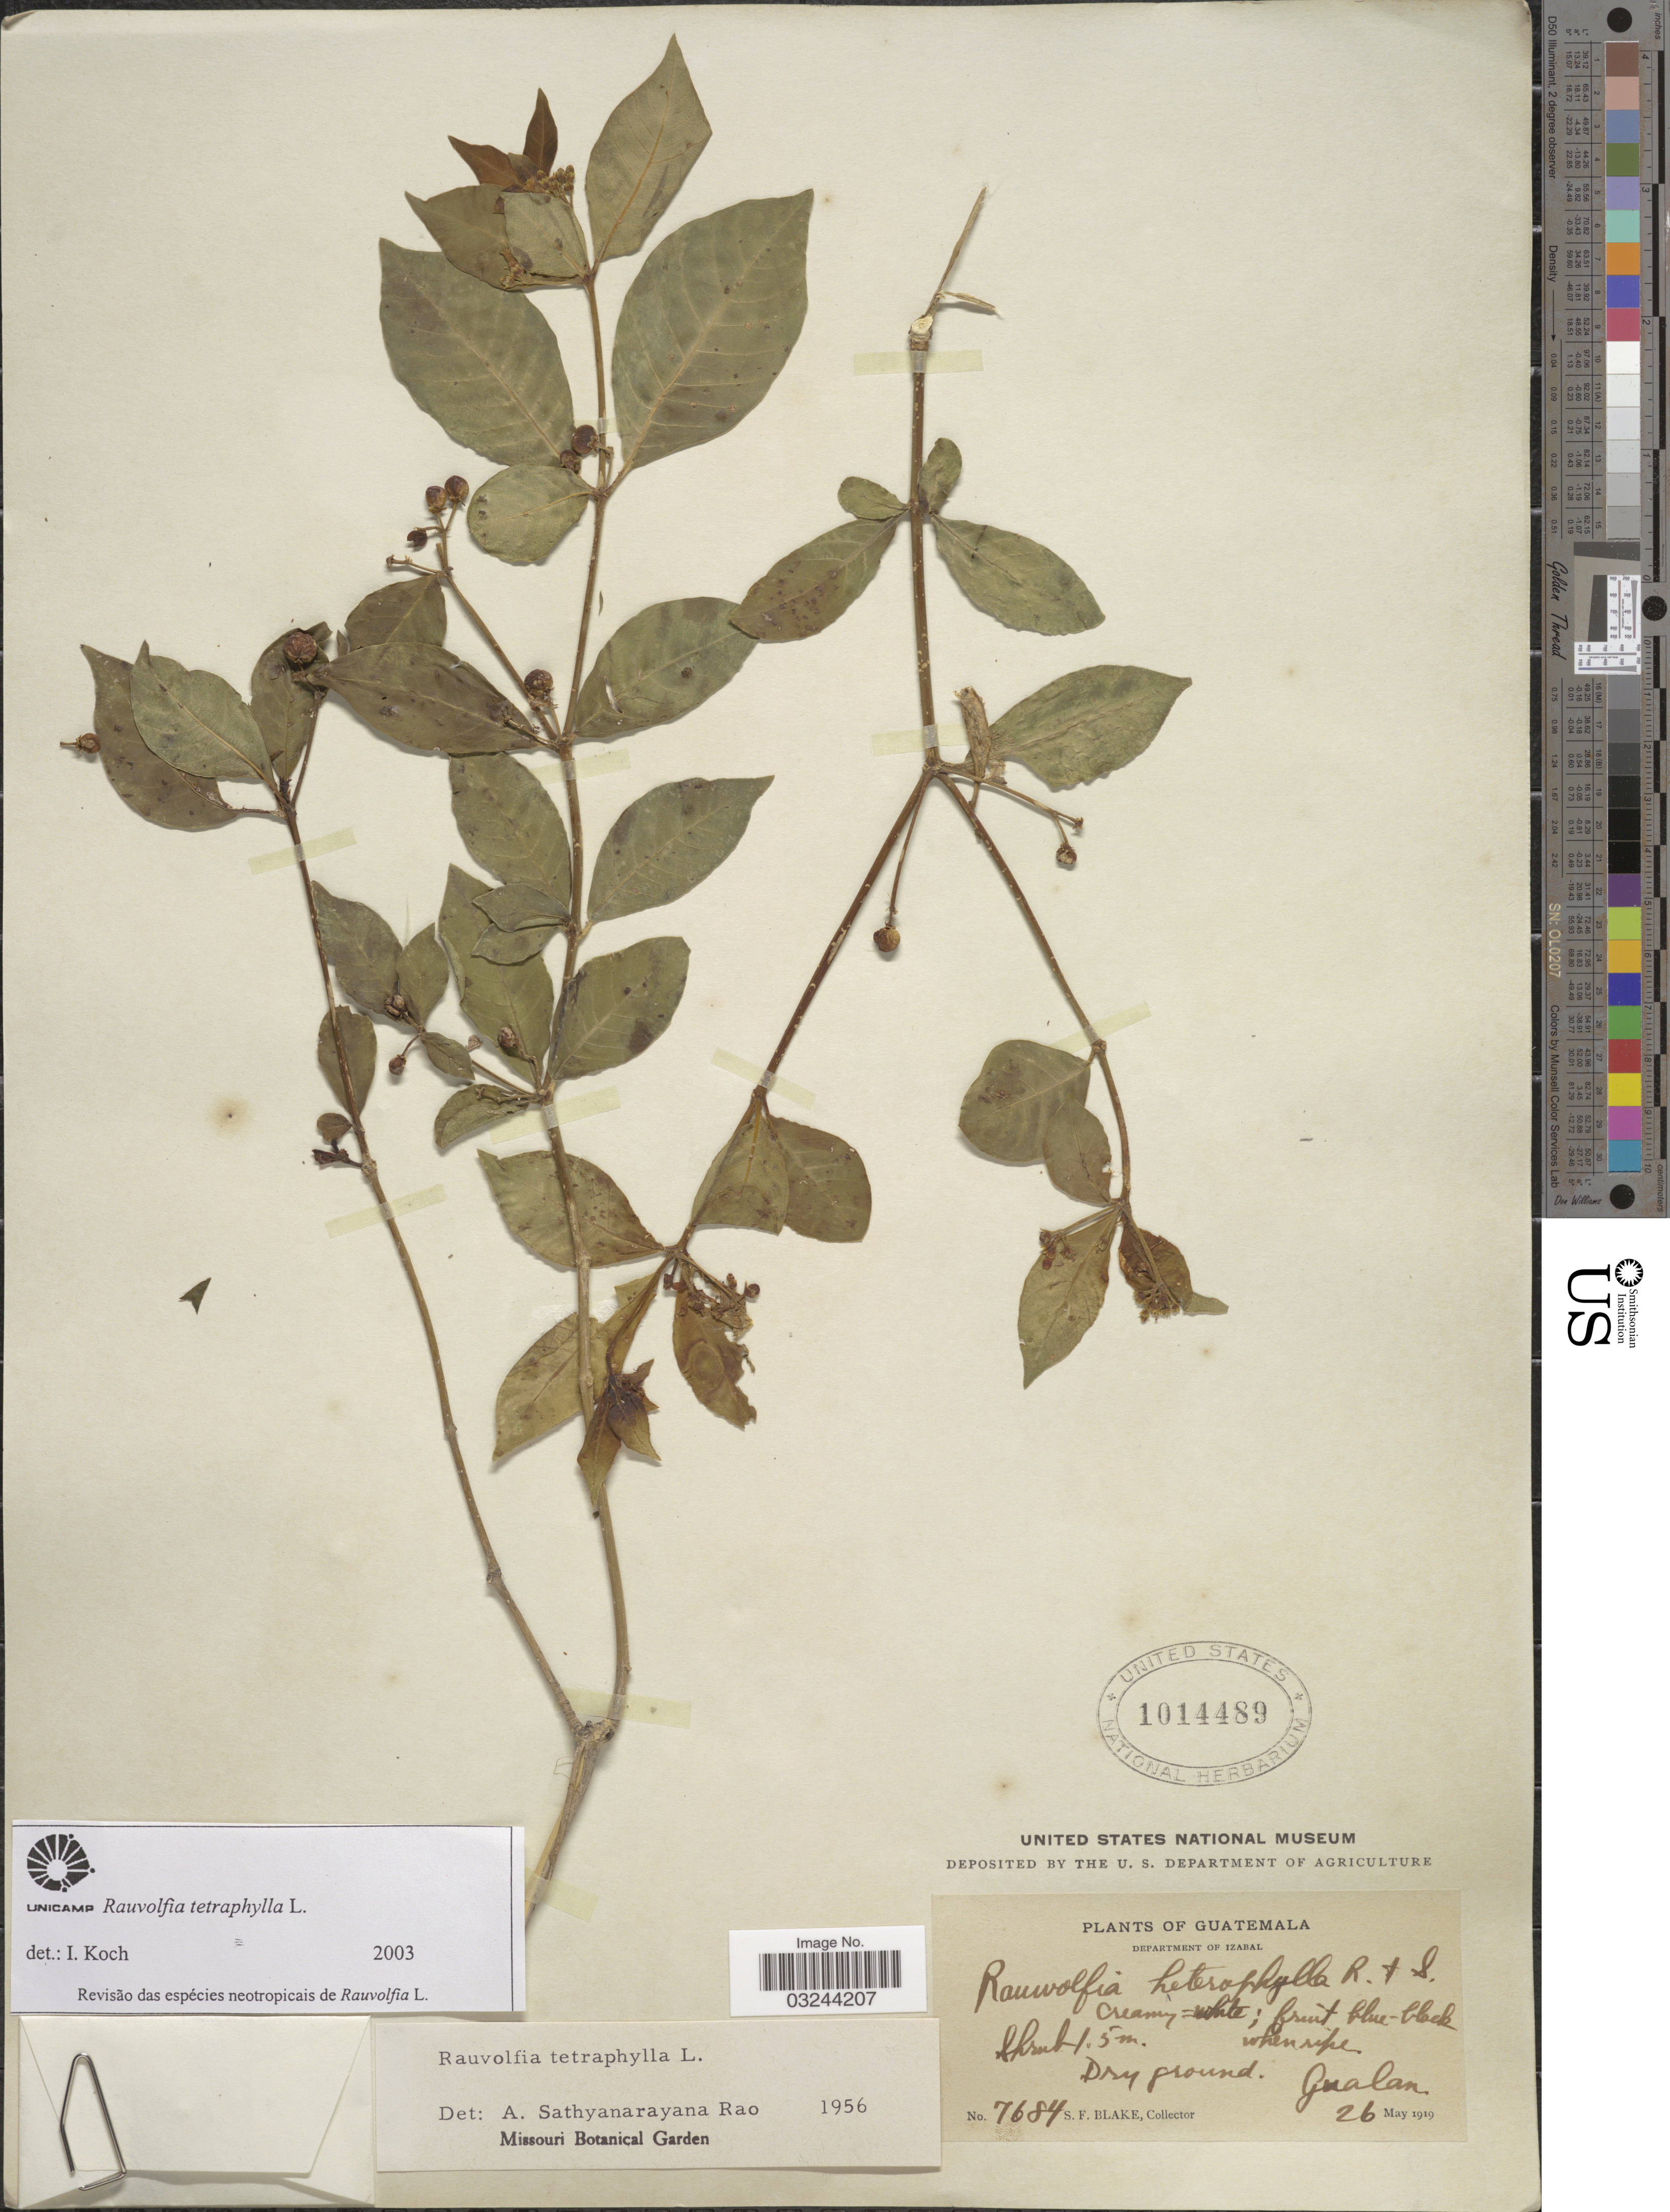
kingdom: Plantae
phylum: Tracheophyta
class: Magnoliopsida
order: Gentianales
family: Apocynaceae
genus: Rauvolfia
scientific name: Rauvolfia tetraphylla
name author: L.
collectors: S. Blake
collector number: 7684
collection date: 1919-05-26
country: Guatemala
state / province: Izabal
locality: Department of Izabal, Gualan.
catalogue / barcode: US 1014489